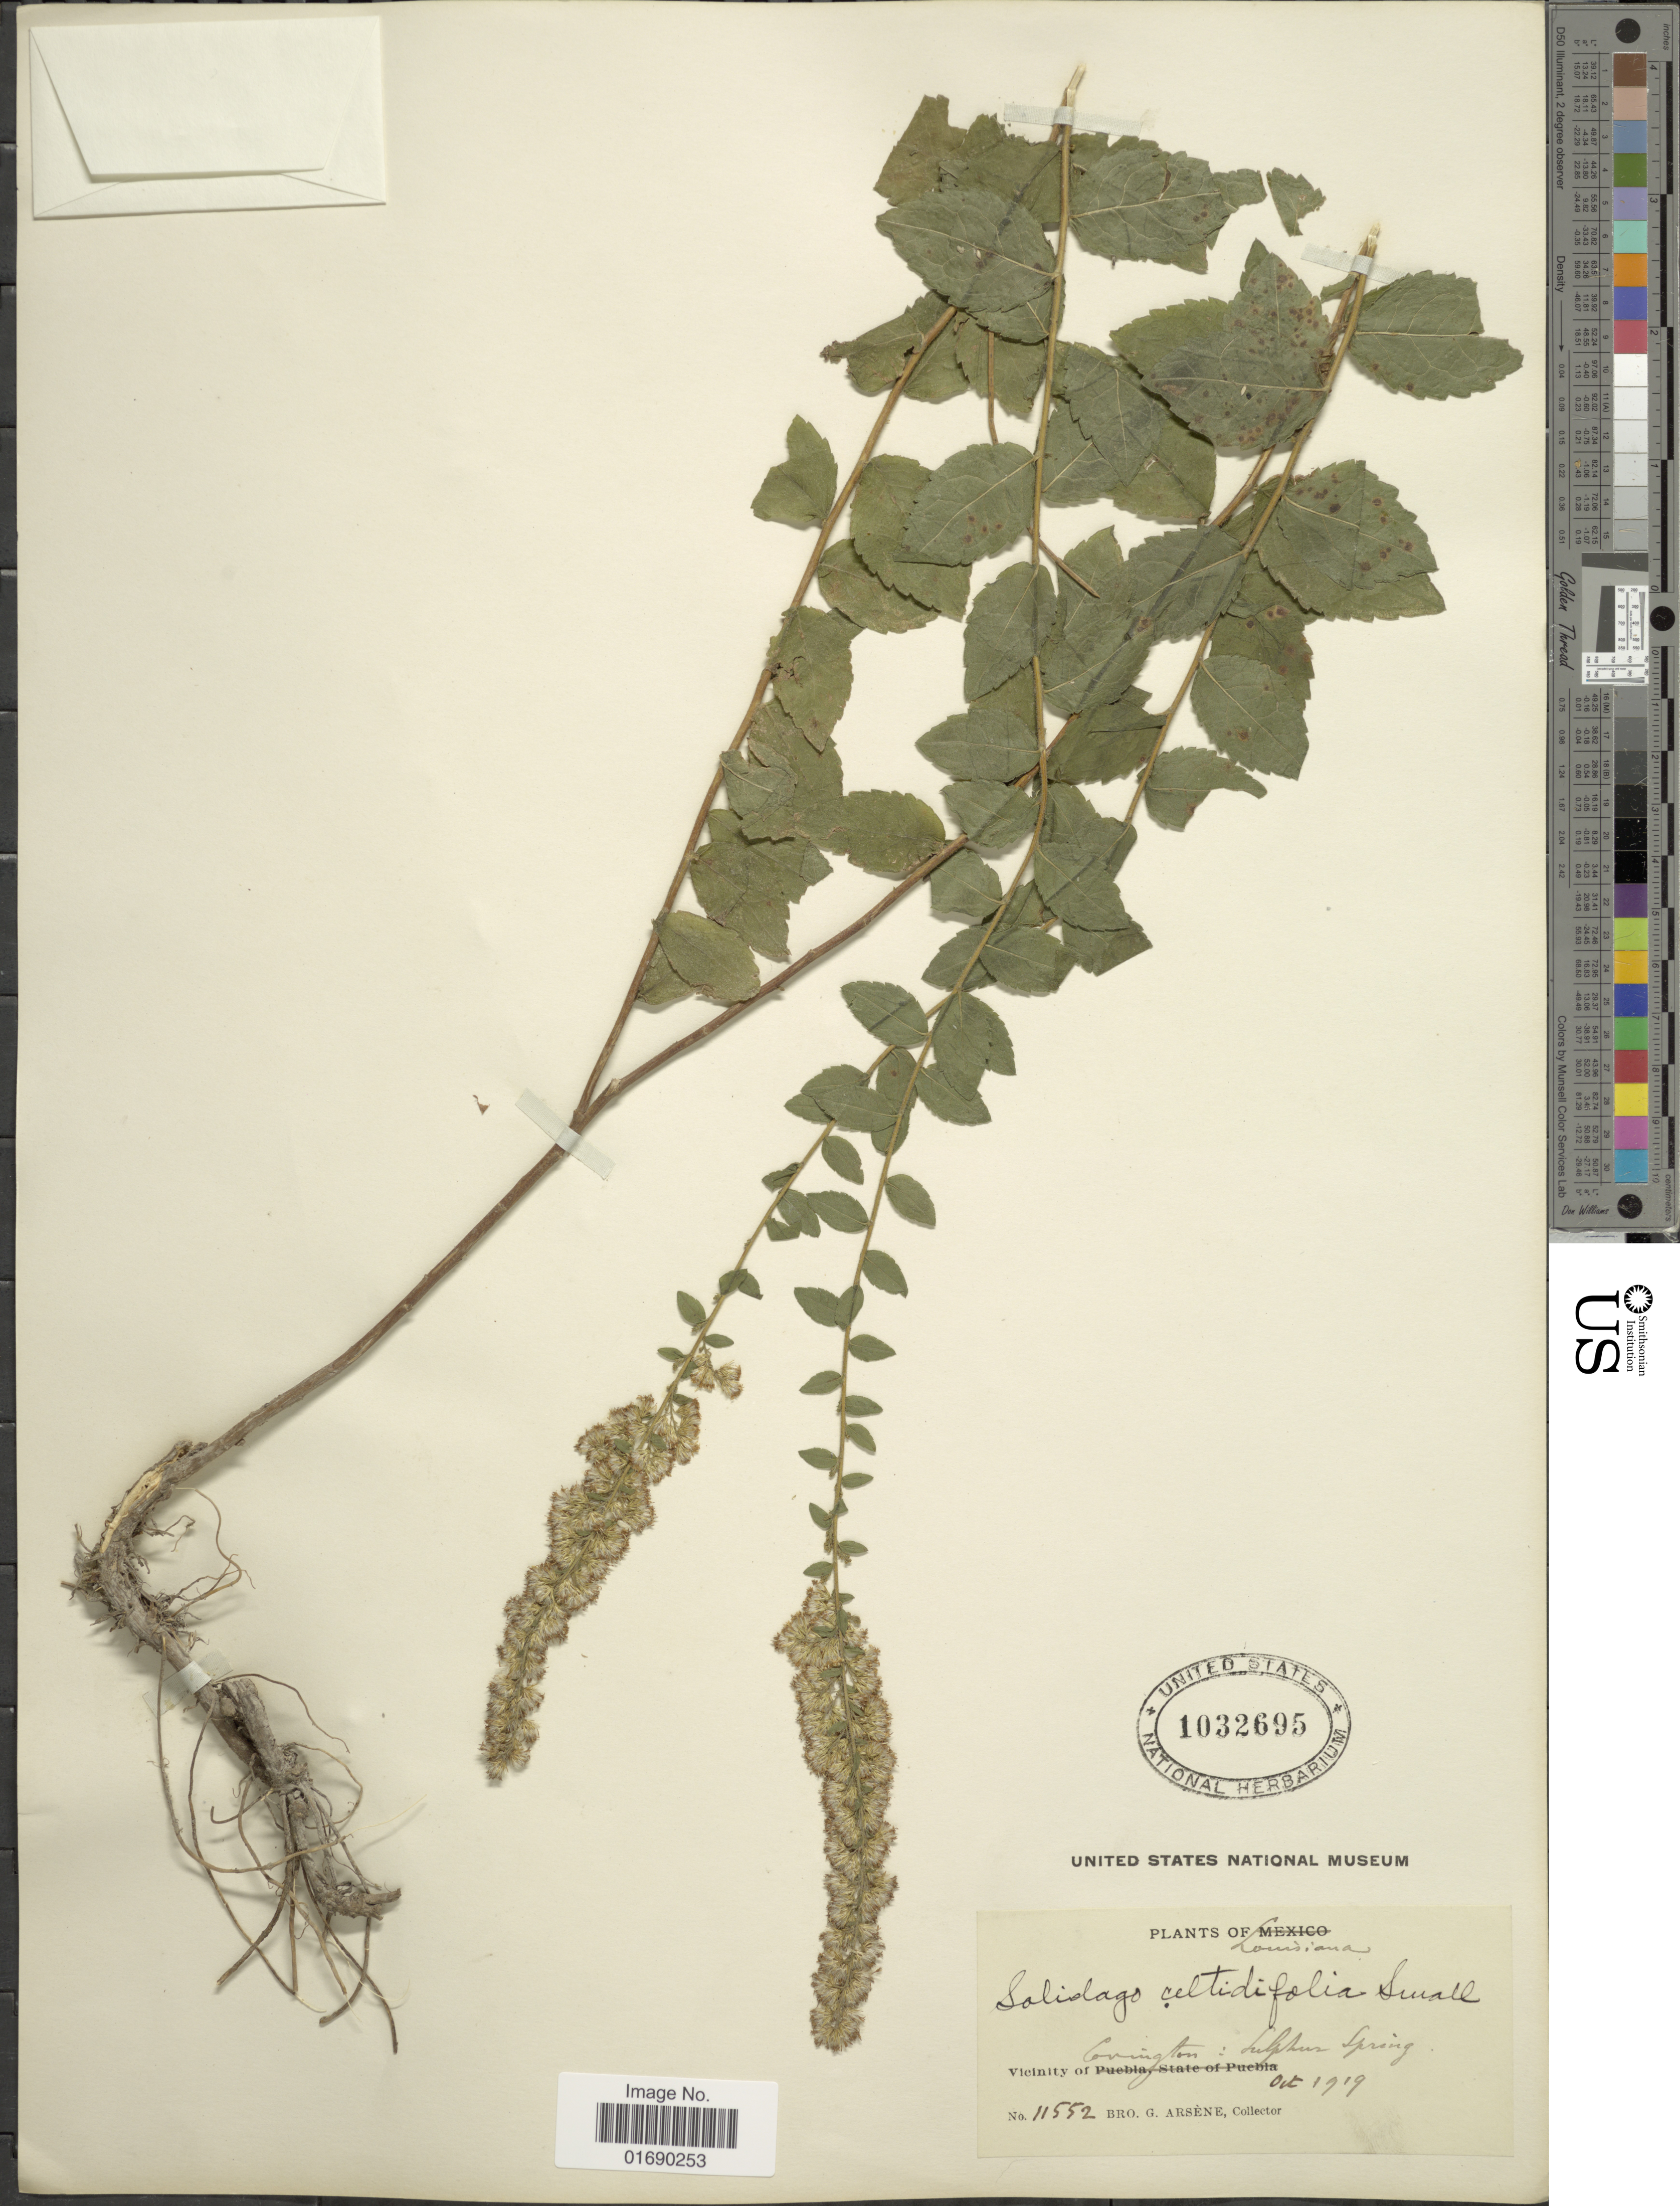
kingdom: Plantae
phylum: Tracheophyta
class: Magnoliopsida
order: Asterales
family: Asteraceae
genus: Solidago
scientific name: Solidago rugosa var. celtidifolia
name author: (Small) Fernald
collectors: Bro. G. Arsène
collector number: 11552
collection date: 1919-10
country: United States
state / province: Louisiana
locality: Vicinity of Covington: Sulphur Spring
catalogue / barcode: US 1032695